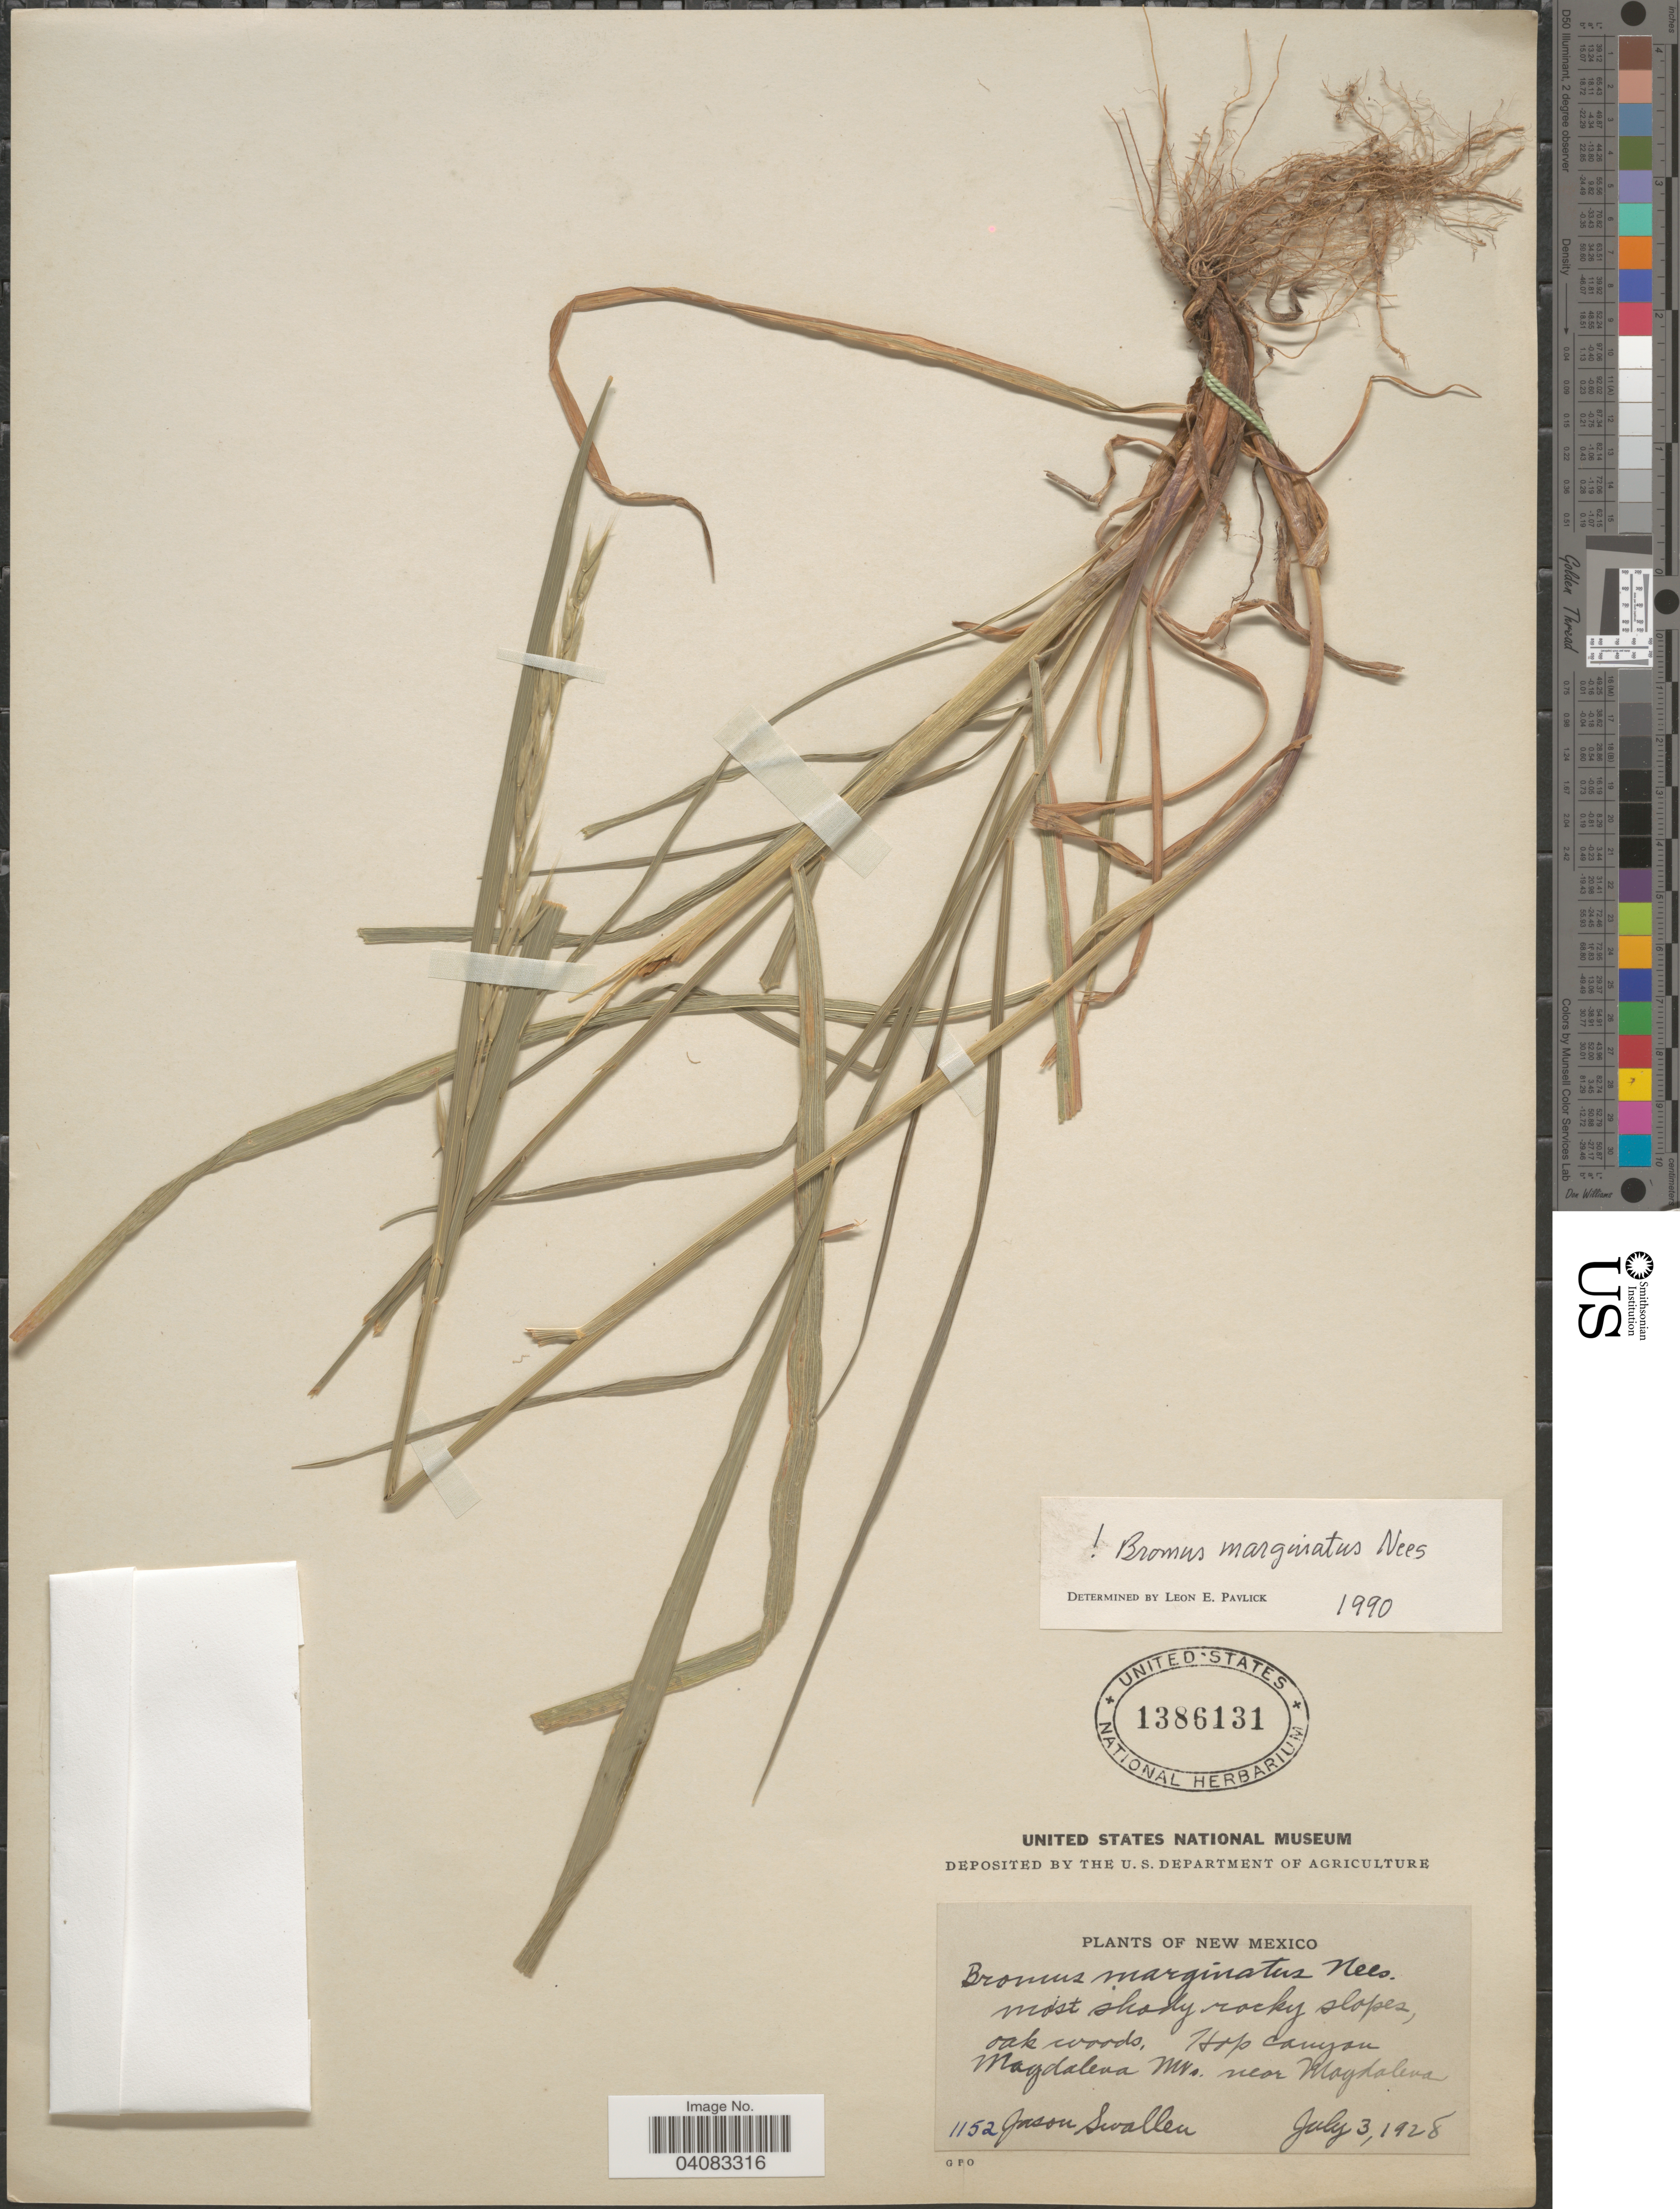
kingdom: Plantae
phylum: Tracheophyta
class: Liliopsida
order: Poales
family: Poaceae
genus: Bromus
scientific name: Bromus marginatus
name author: Nees ex Steud.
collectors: J. R. Swallen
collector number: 1152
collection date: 1928-07-03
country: United States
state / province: New Mexico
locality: Hop Canyon. Magdalena Mts. near Magdalena.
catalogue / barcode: US 1386131